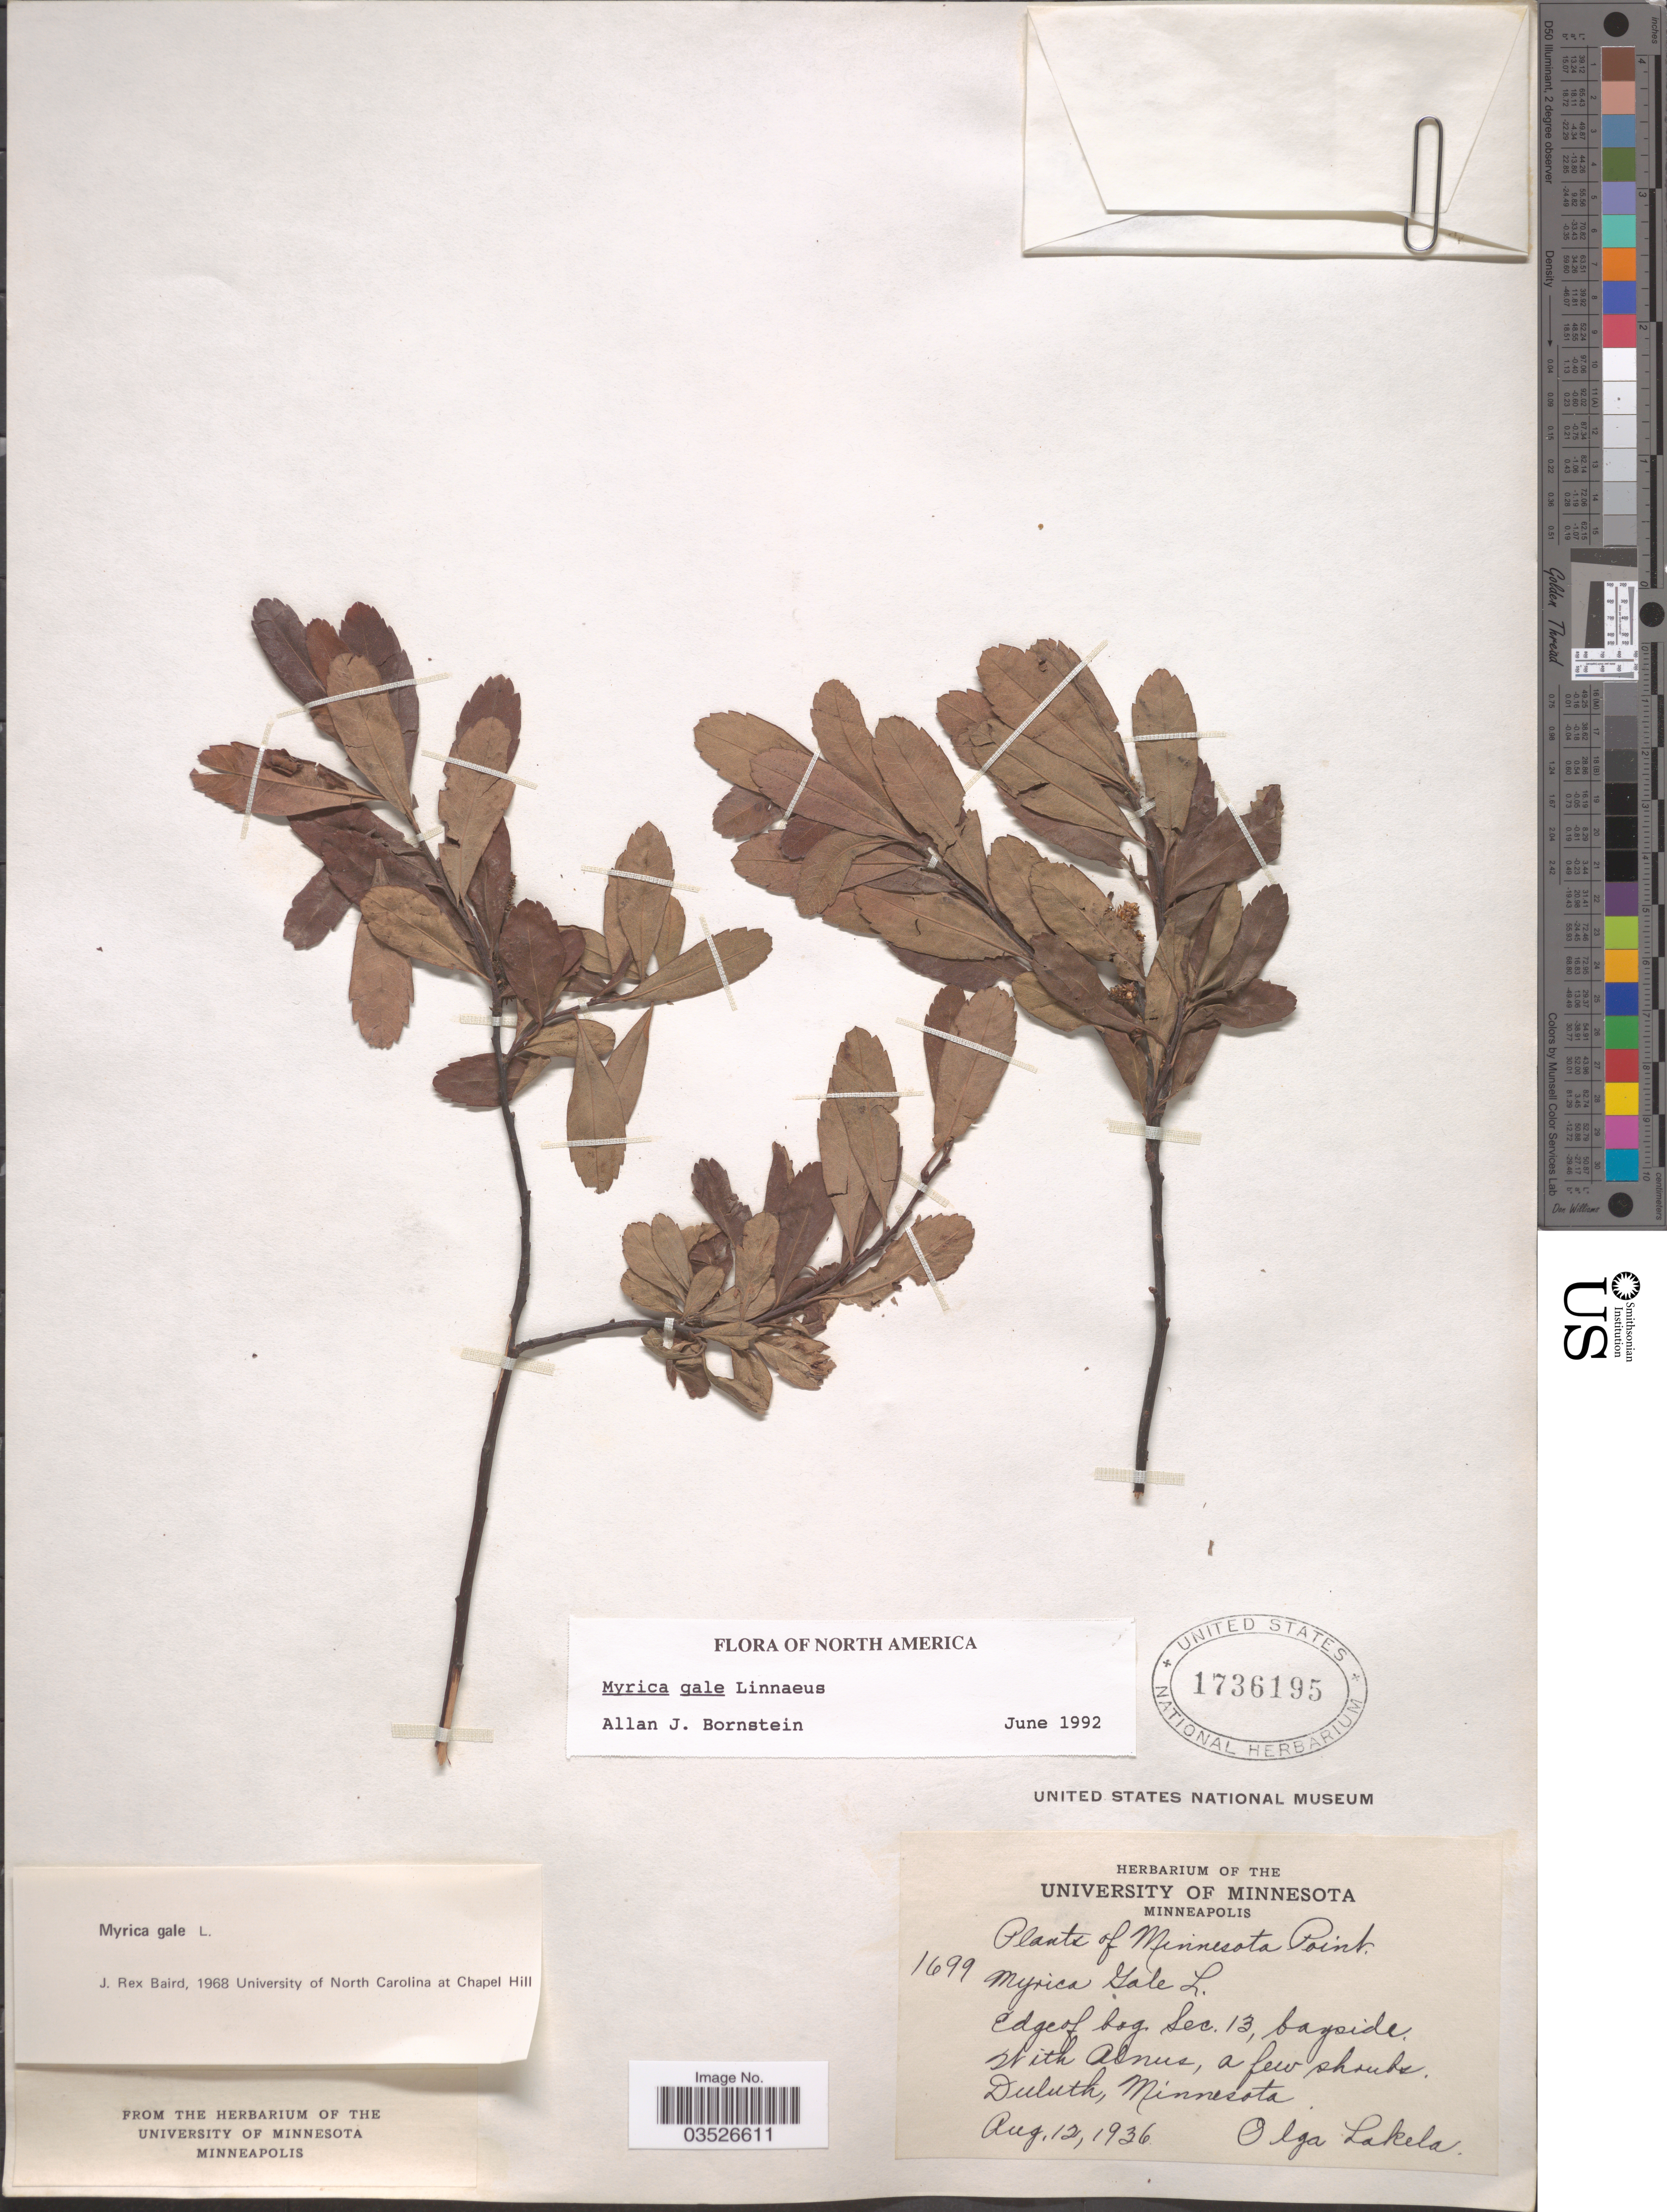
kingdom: Plantae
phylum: Tracheophyta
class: Magnoliopsida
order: Fagales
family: Myricaceae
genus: Myrica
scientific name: Myrica gale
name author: L.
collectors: O. K. Lakela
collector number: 1699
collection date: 1936-08-12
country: United States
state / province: Minnesota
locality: Sec. 13, Duluth, Minnesota. Minnesota Point.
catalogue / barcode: US 1736195